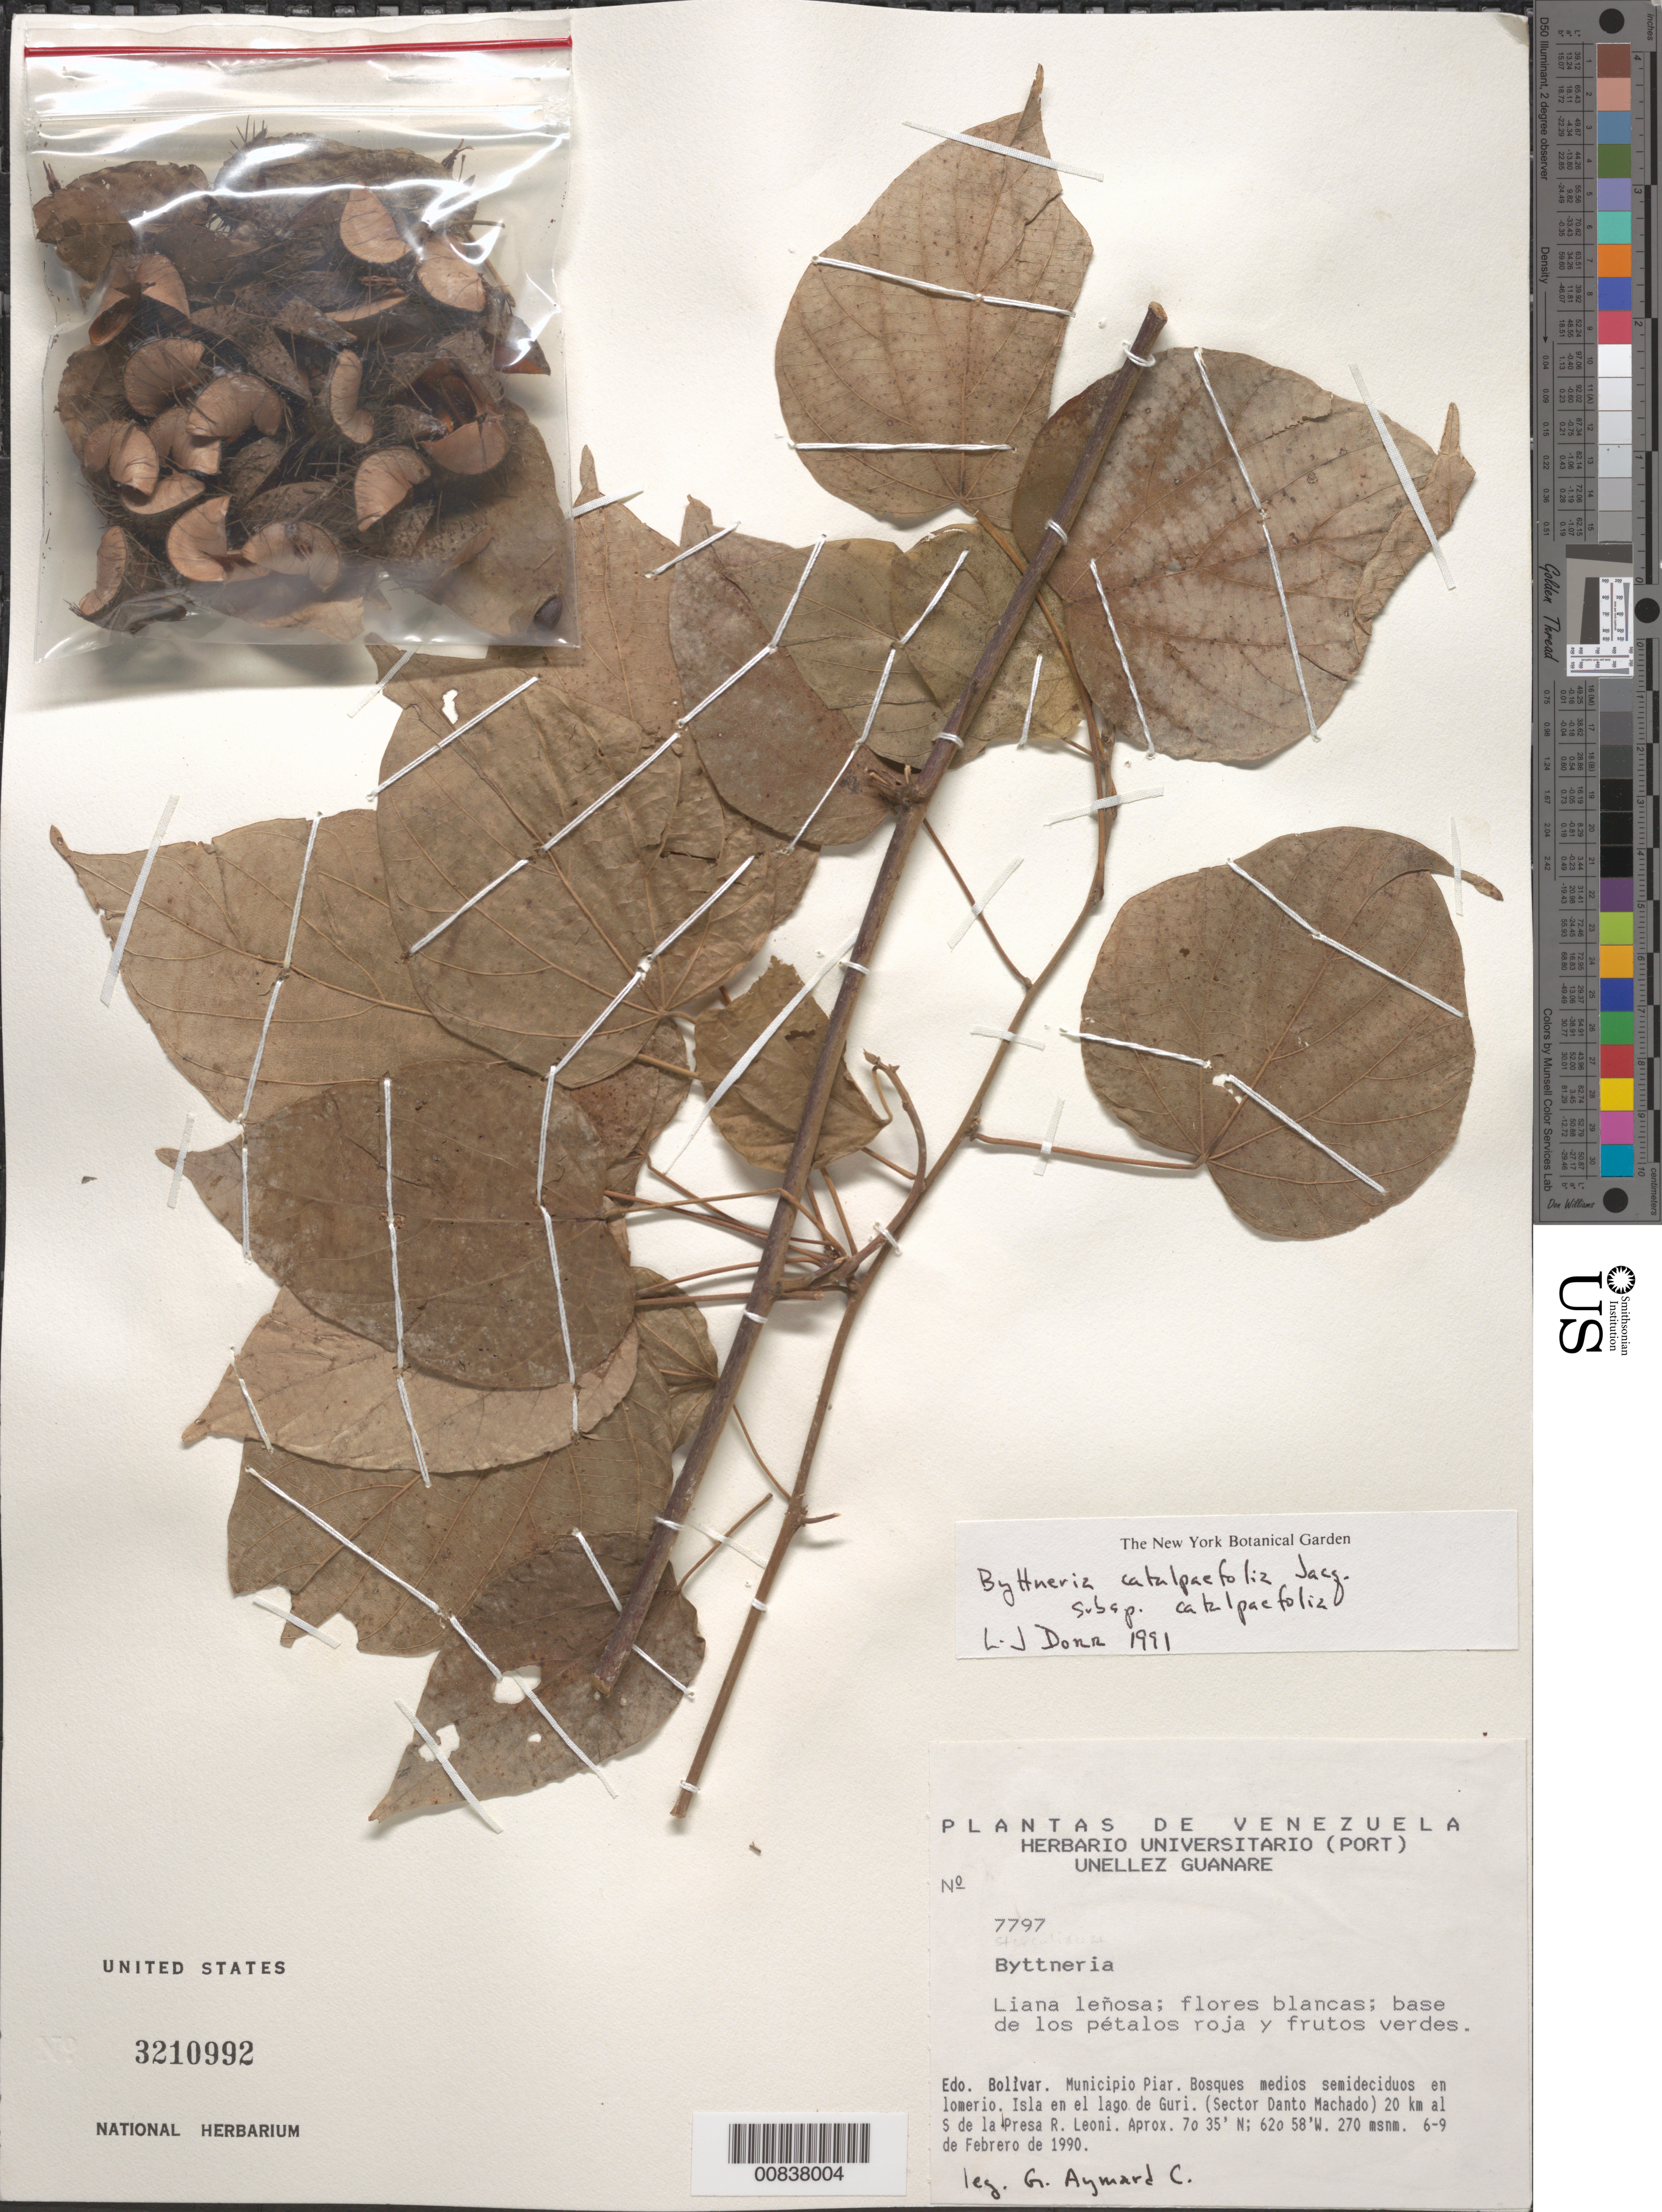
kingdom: Plantae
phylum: Tracheophyta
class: Magnoliopsida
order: Malvales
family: Malvaceae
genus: Byttneria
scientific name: Byttneria catalpifolia subsp. catalpifolia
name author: Jacq.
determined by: Dorr, L. J., (BOT), Smithsonian Institution - National Museum of Natural History (UNITED STATES)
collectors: G. A. Aymard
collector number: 7797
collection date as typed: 6-Feb-90 to 9-Feb-90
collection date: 1990-02-06/1990-02-09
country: Venezuela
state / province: Bolívar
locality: Mun. Piar, Isla Lago de Guri, (Sector Danto Machado) 20 km al S de la Presa R. Leoni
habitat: Bosques medios semideciduos en lomerio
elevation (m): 270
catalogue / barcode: US 3210992